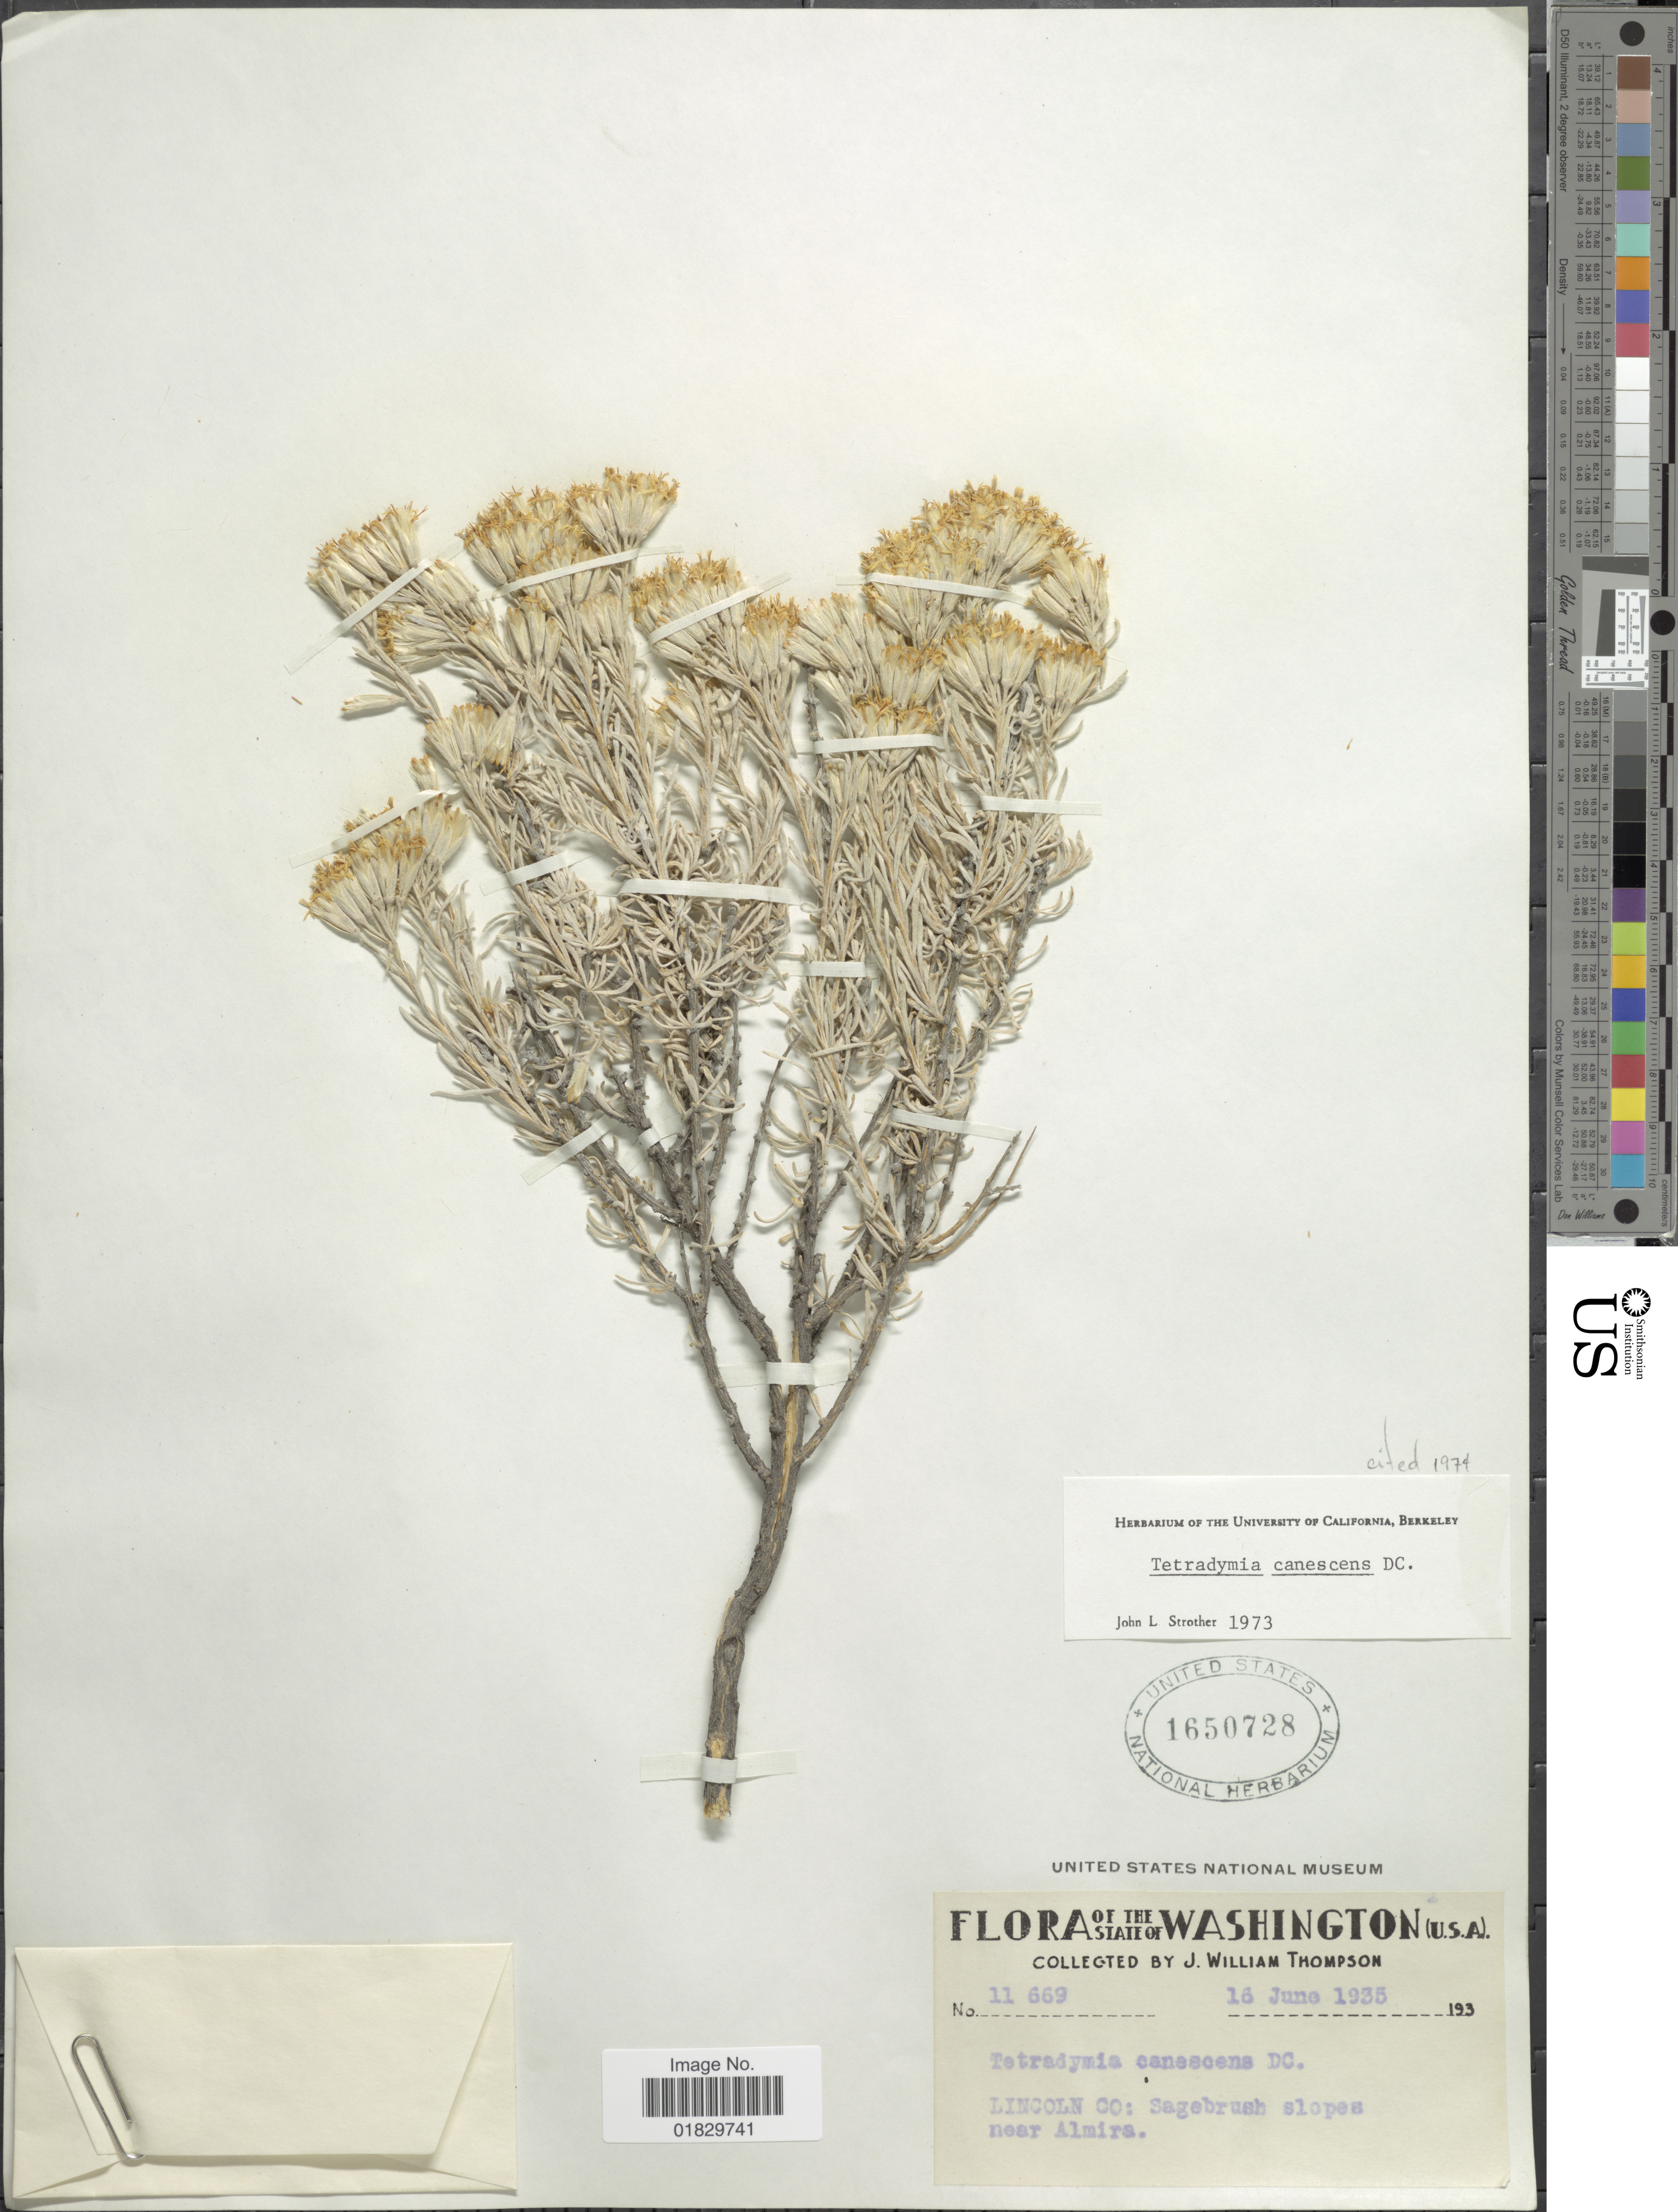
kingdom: Plantae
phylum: Tracheophyta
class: Magnoliopsida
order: Asterales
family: Asteraceae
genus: Tetradymia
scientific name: Tetradymia canescens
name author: DC.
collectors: J. W. Thompson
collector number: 11669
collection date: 1935-06-16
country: United States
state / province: Washington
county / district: Lincoln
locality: State of Washington (U.S.A.). Lincoln Co: Sagebrush slopes near Almira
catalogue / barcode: US 1650728